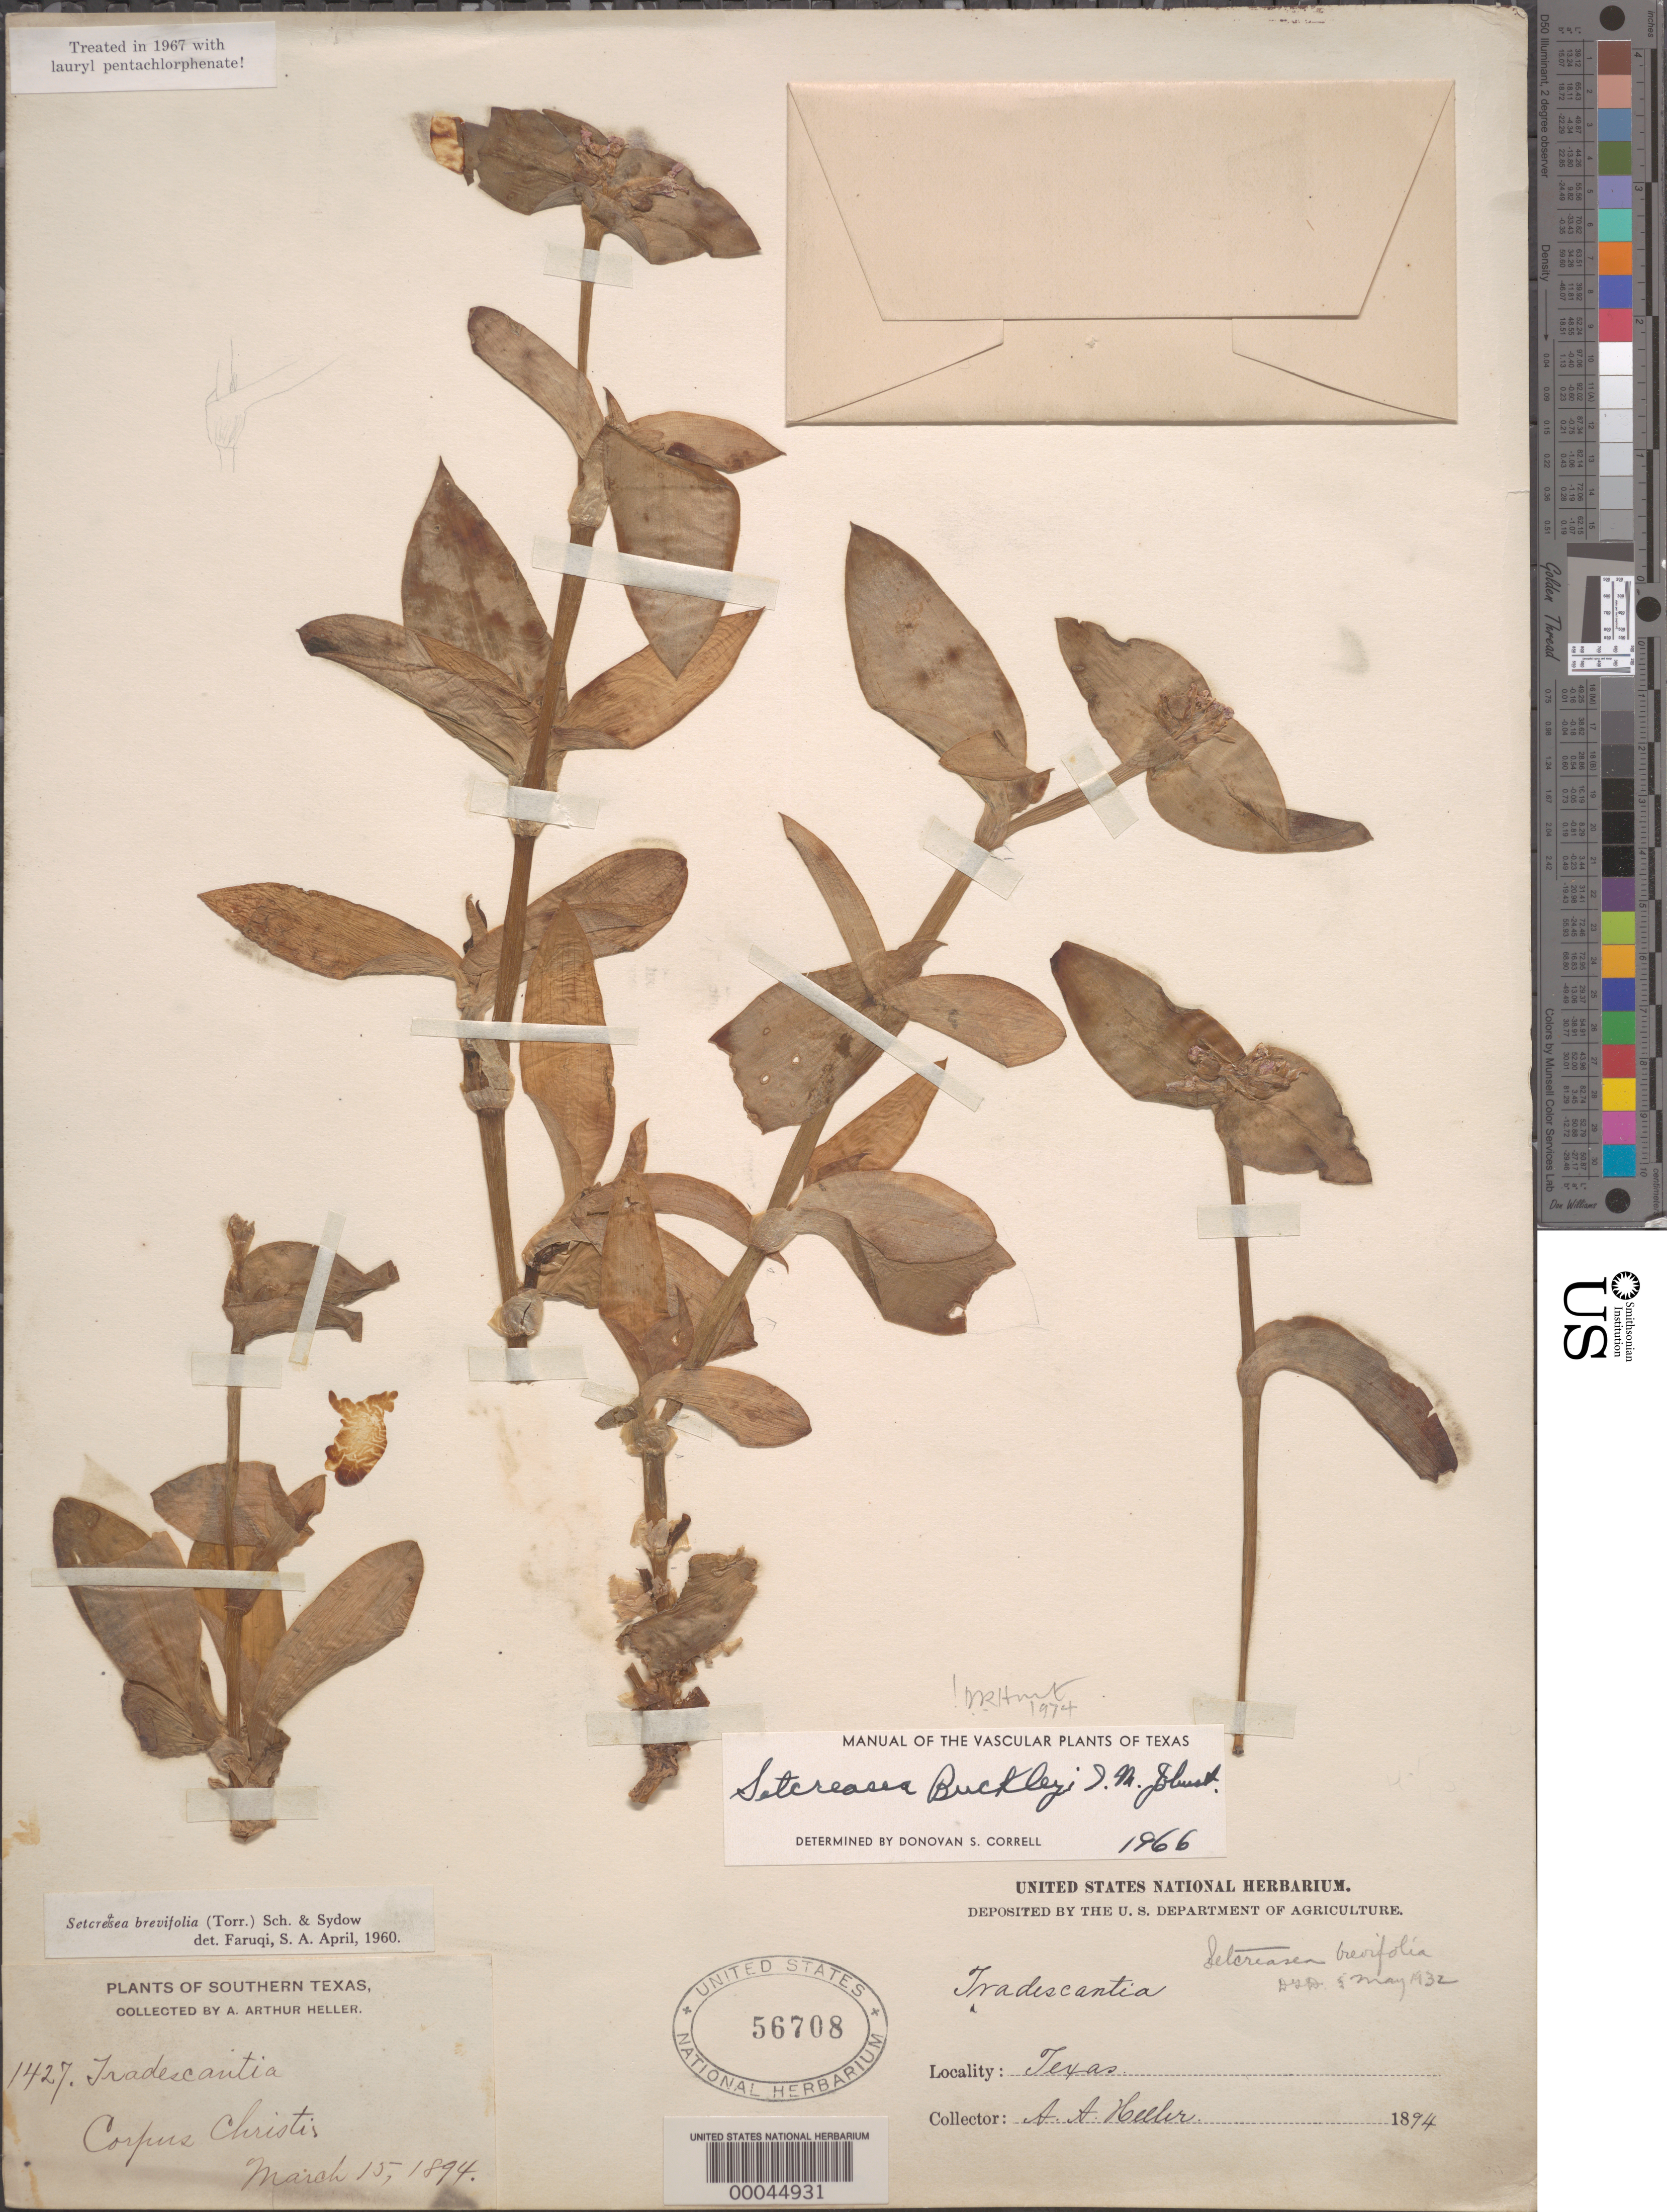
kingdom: Plantae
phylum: Tracheophyta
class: Liliopsida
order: Commelinales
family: Commelinaceae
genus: Tradescantia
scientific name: Tradescantia buckleyi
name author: (I.M. Johnst.) D.R. Hunt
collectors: A. A. Heller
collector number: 1427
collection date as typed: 15 Mar 1894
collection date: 1894-03-15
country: United States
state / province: Texas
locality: Corpus christi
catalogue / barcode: US 56708